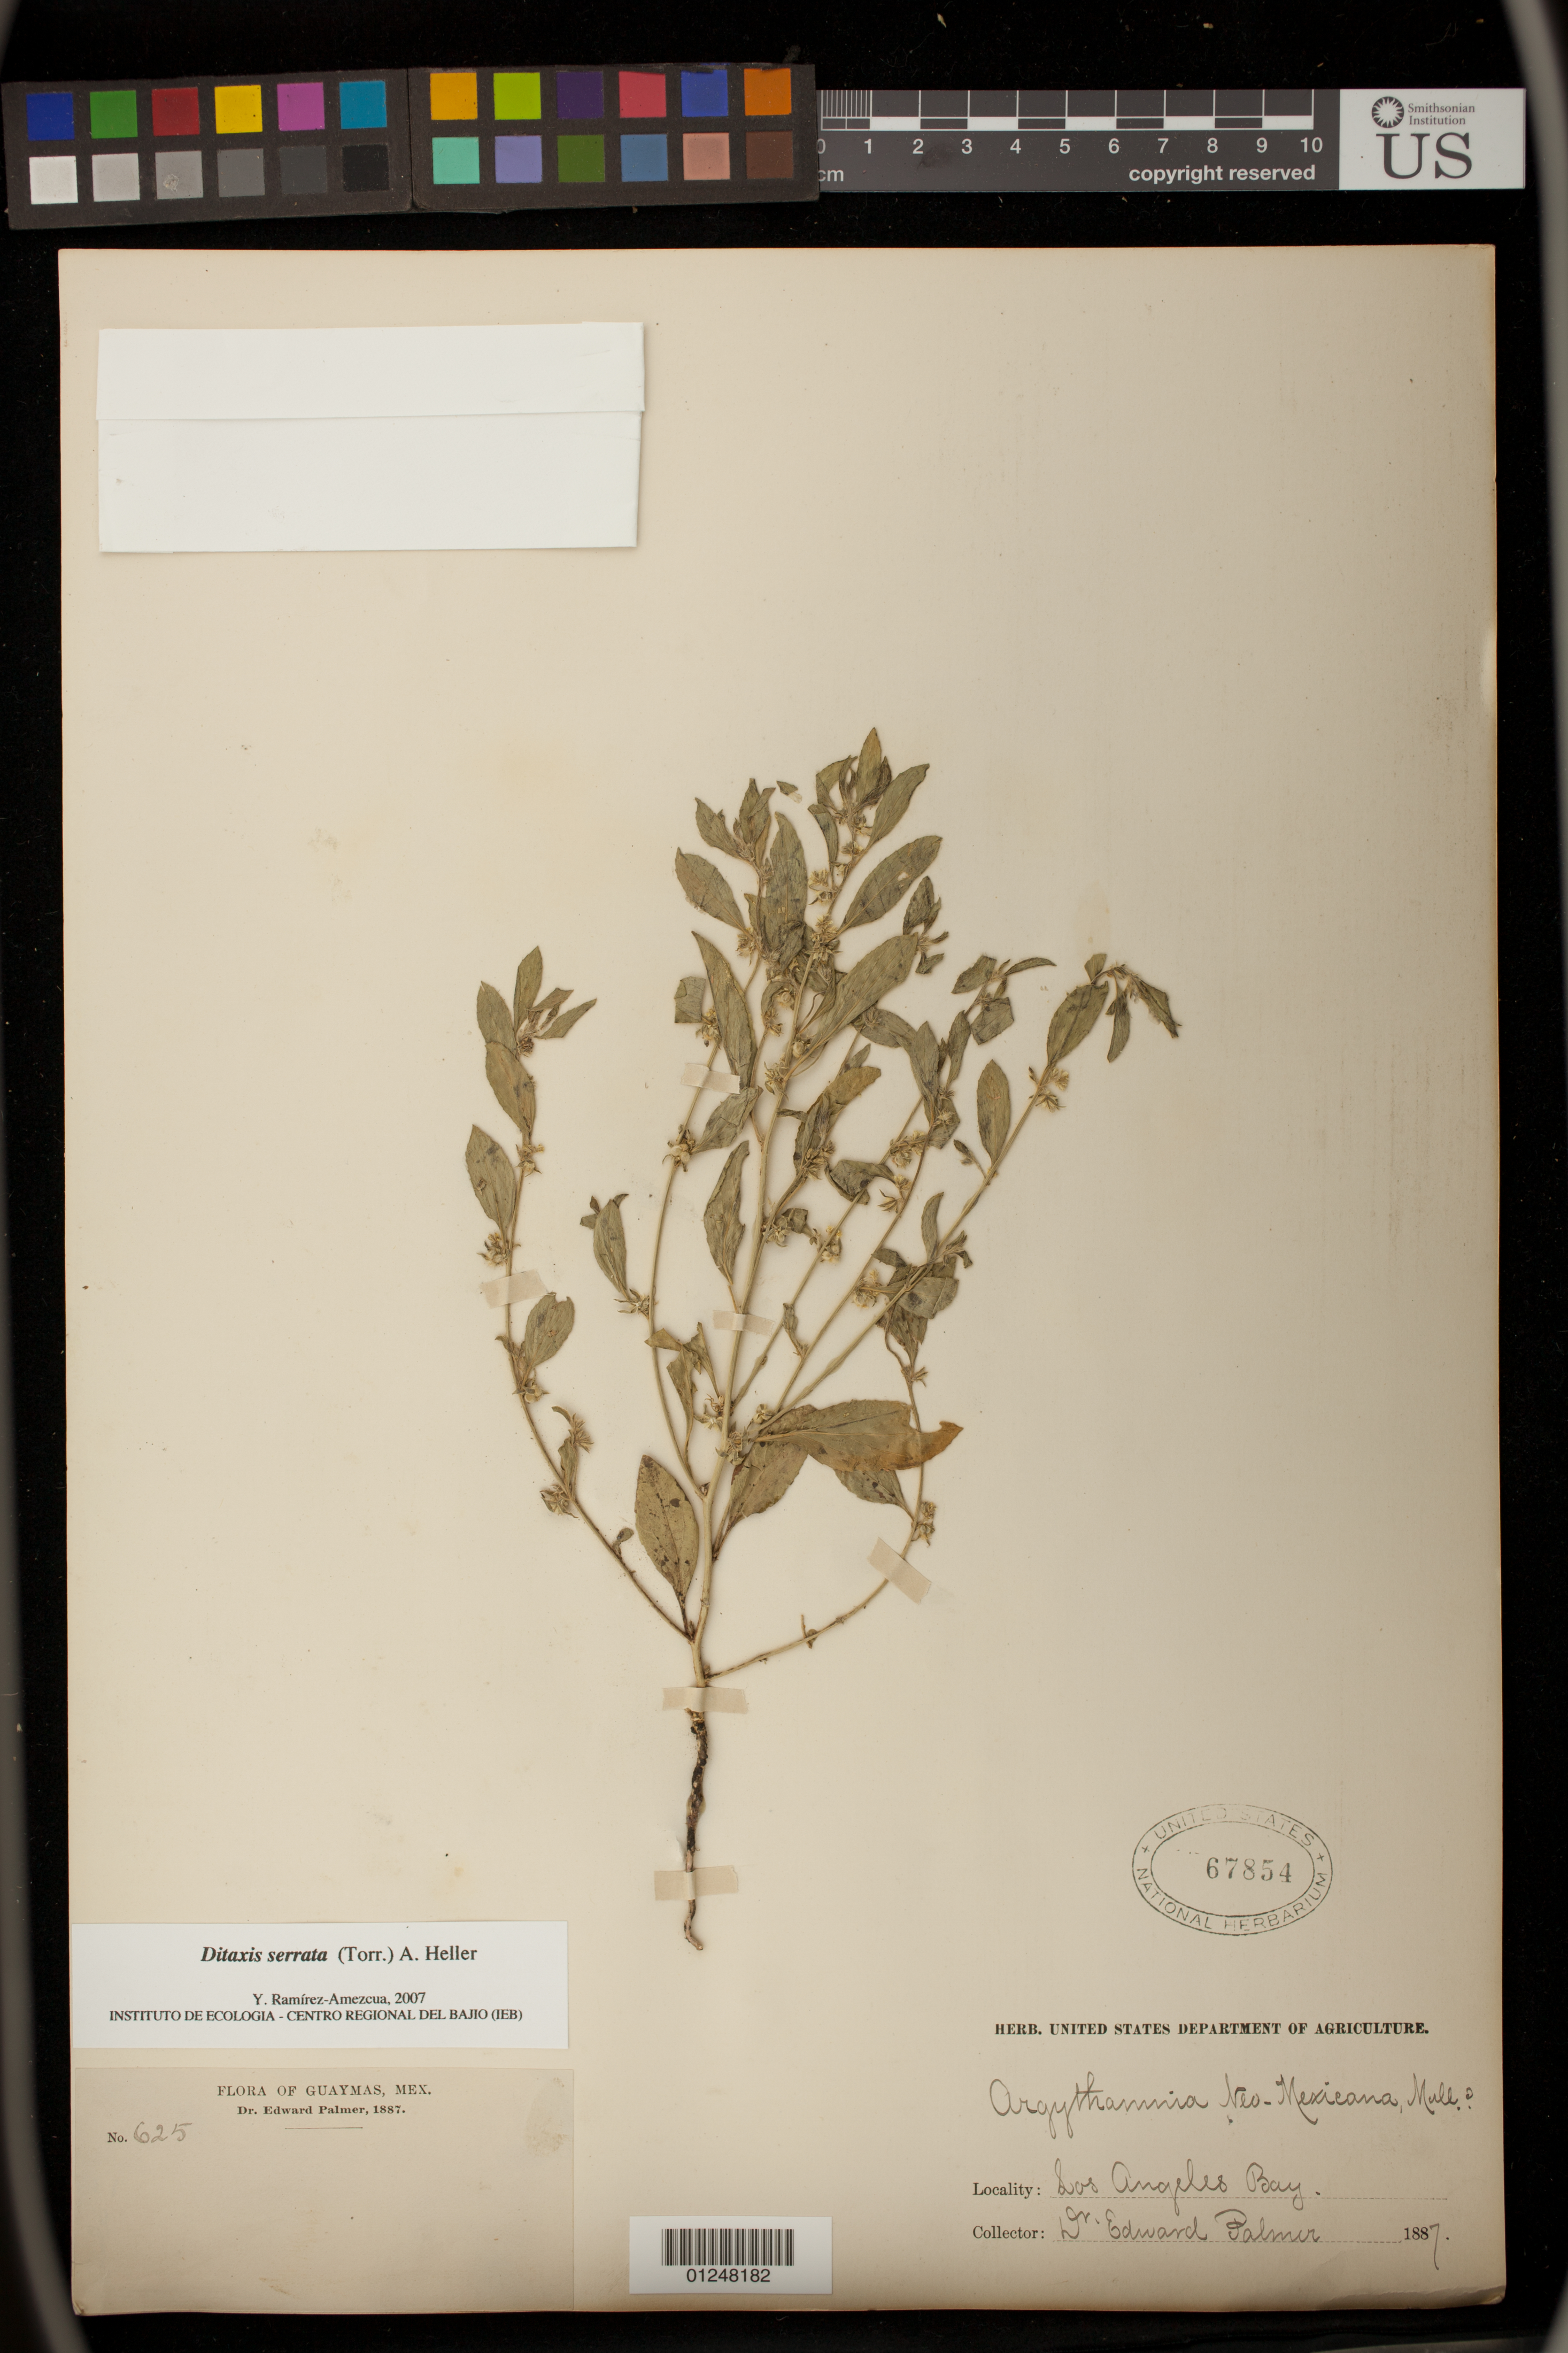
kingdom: Plantae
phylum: Tracheophyta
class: Magnoliopsida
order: Malpighiales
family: Euphorbiaceae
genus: Argythamnia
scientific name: Argythamnia serrata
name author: (Torr.) Müll. Arg.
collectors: E. Palmer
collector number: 625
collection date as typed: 1887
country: Mexico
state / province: Baja California Norte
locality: Los Angeles Bay.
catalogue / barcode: US 67854